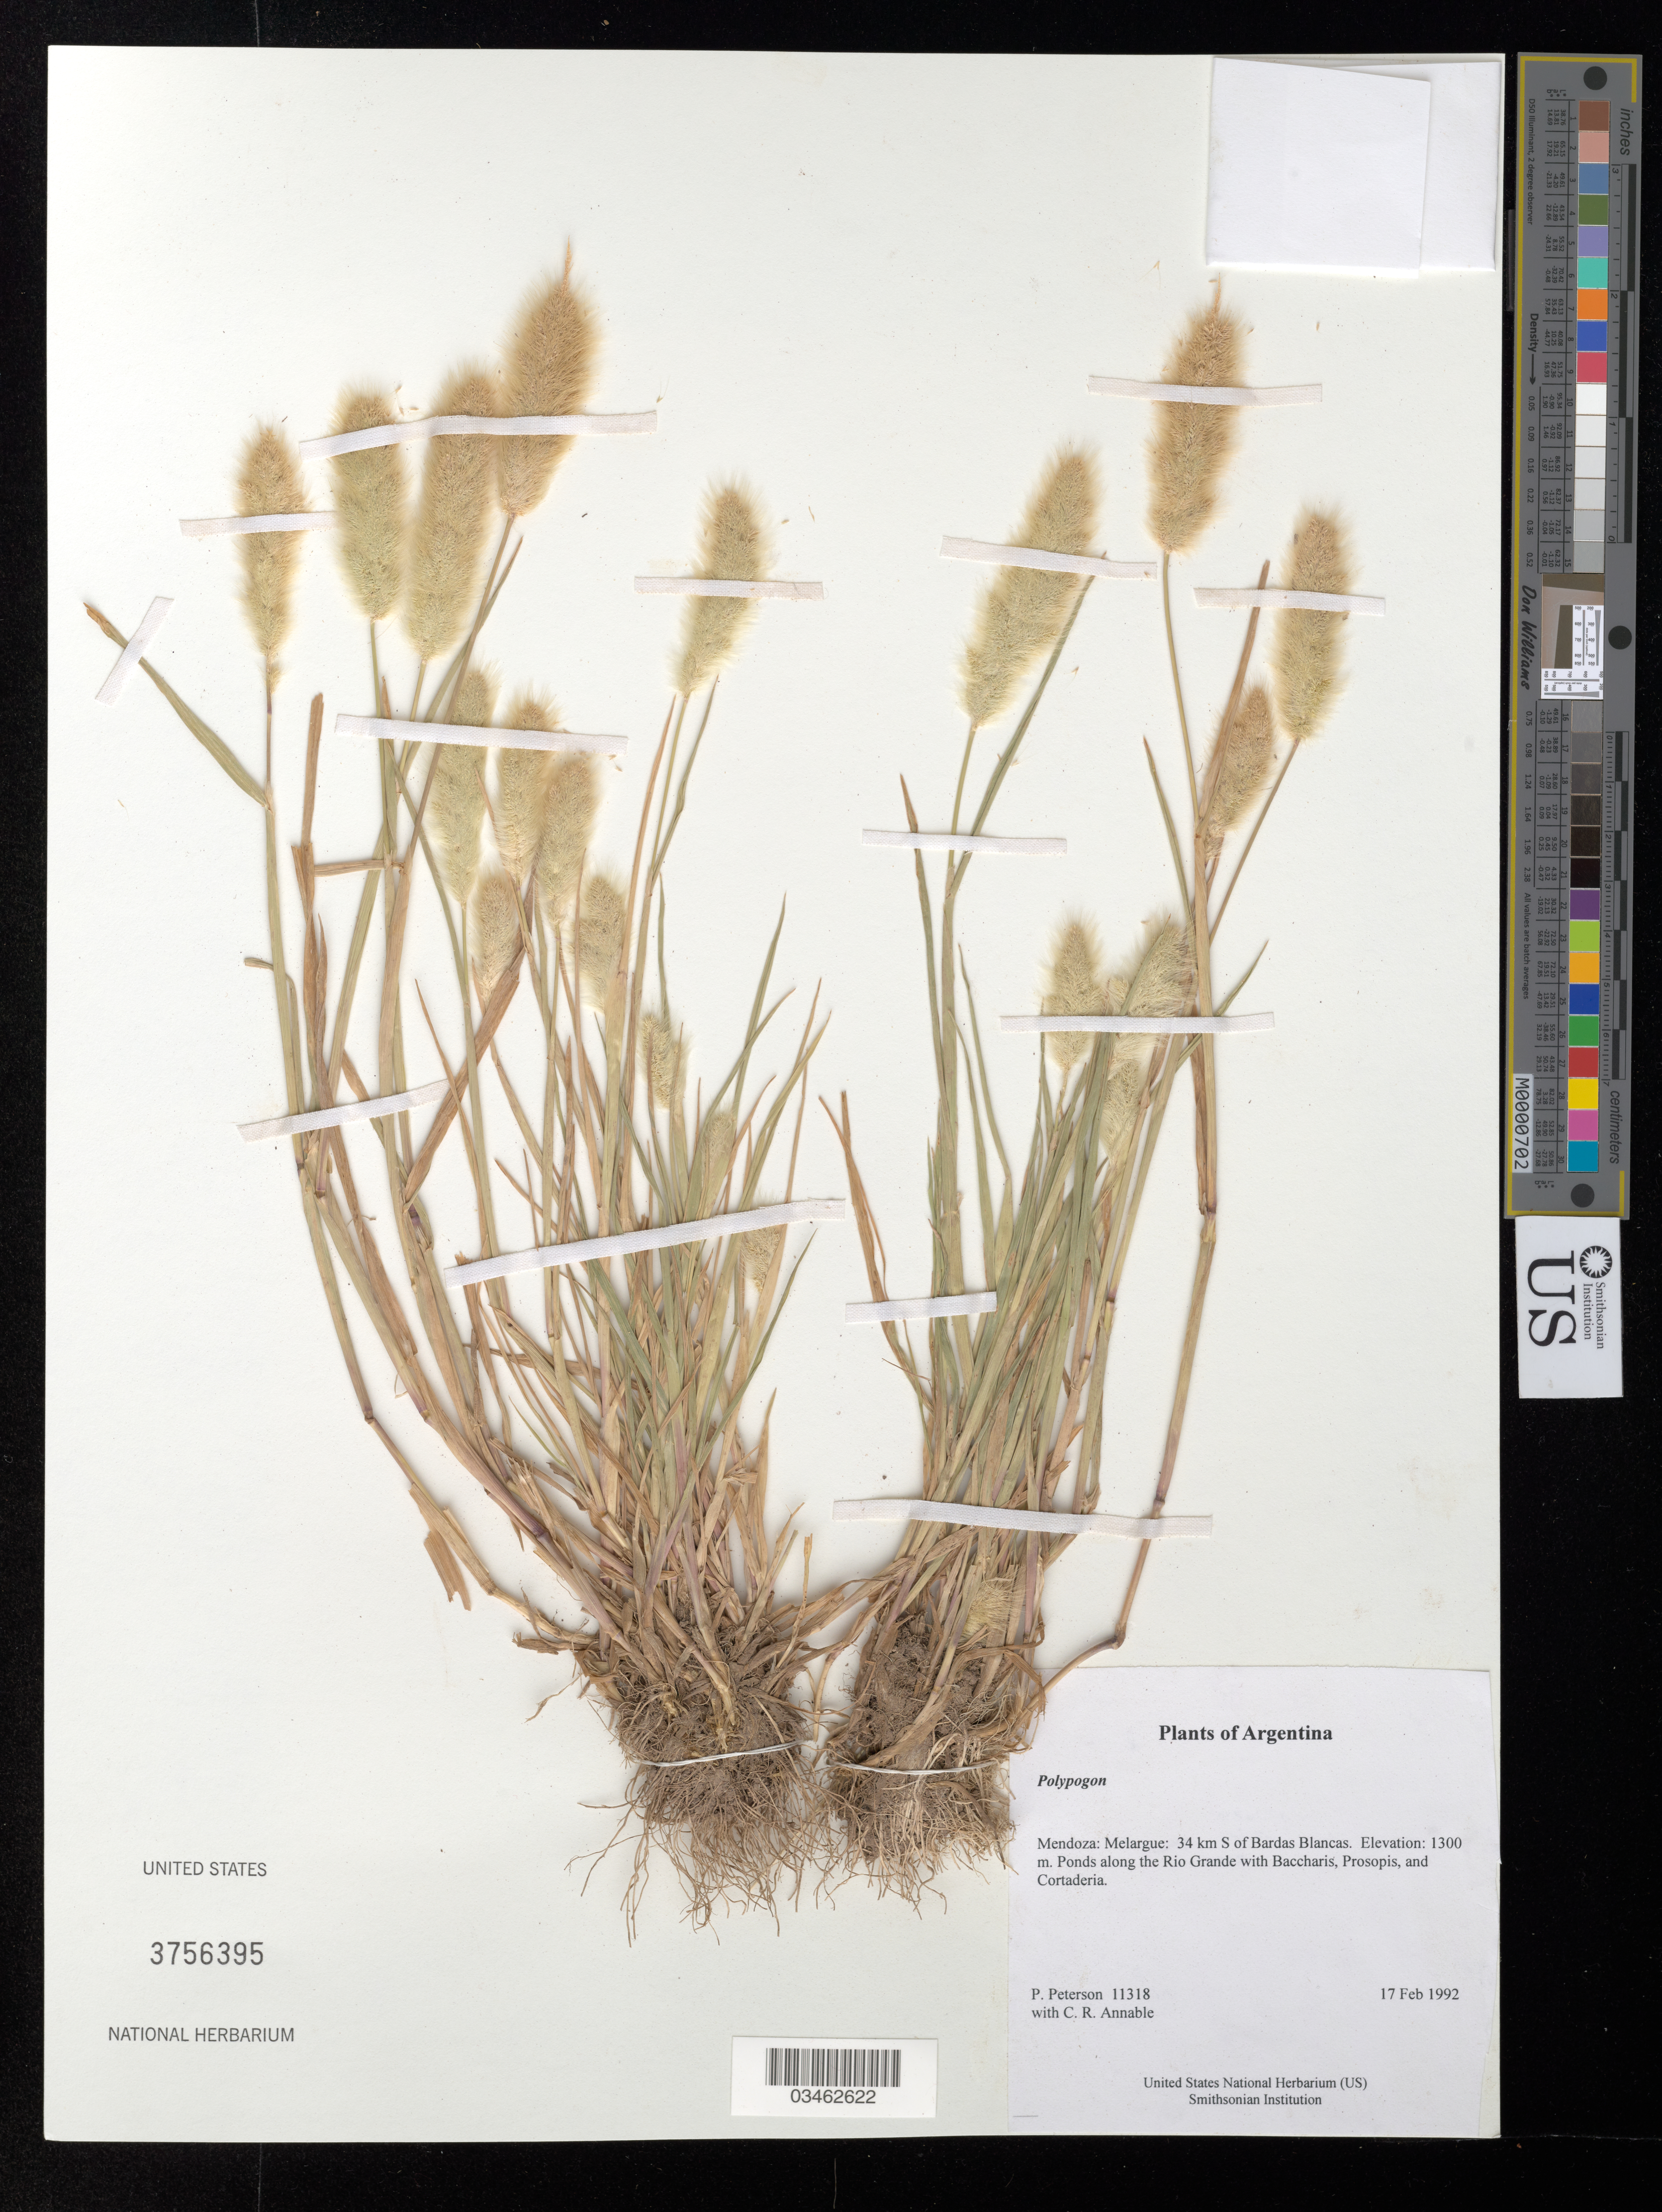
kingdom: Plantae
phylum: Tracheophyta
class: Liliopsida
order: Poales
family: Poaceae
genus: Polypogon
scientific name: Polypogon sp.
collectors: P. M. Peterson & C. R. Annable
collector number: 11318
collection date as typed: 17 Feb 1992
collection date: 1992-02-17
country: Argentina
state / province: Mendoza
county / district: Melargue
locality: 34 km S of Bardas Blancas.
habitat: Ponds along the Rio Grande with Baccharis, Prosopis, and Cortaderia.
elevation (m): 1300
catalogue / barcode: US 3756395